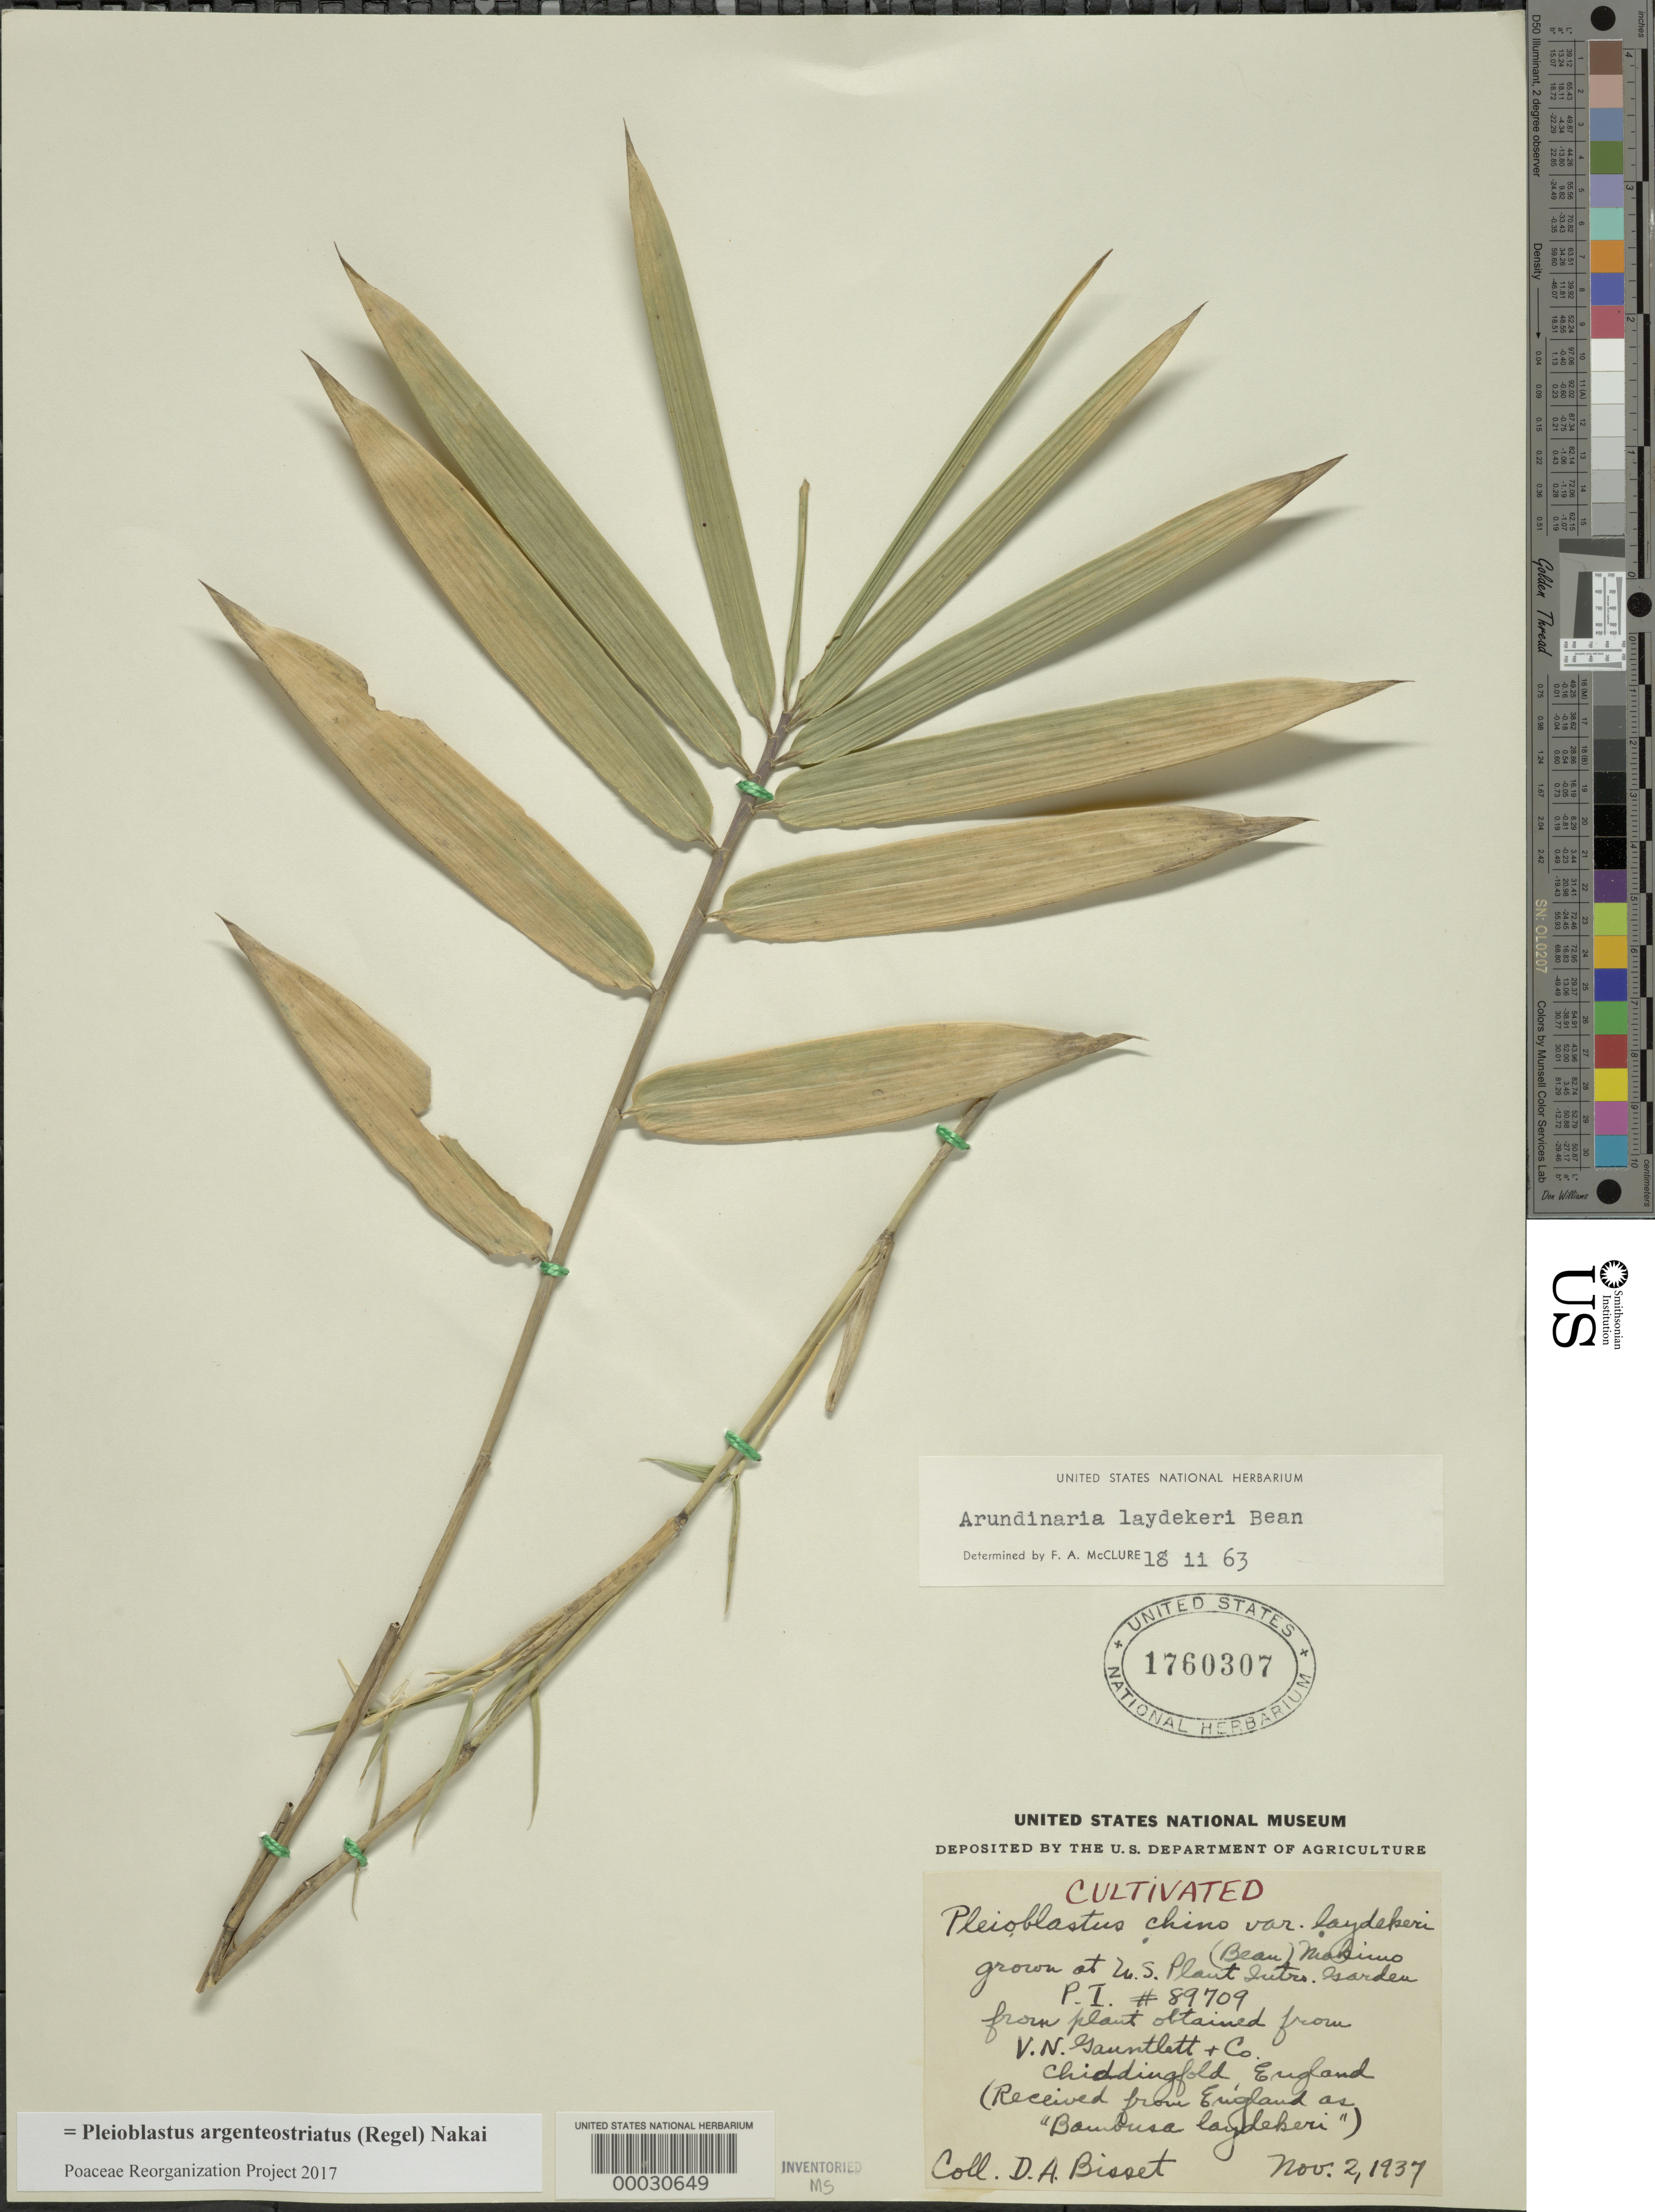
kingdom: Plantae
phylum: Tracheophyta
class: Liliopsida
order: Poales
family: Poaceae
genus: Pleioblastus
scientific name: Pleioblastus argenteostriatus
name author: (Regel) Nakai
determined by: Poaceae Reorganization Project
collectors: D. Bisset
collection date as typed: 02 Nov 1937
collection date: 1937-11-02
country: United States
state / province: Georgia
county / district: Chatham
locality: U.s.d.a. plant introduction garden (savannah)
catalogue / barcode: US 1760307